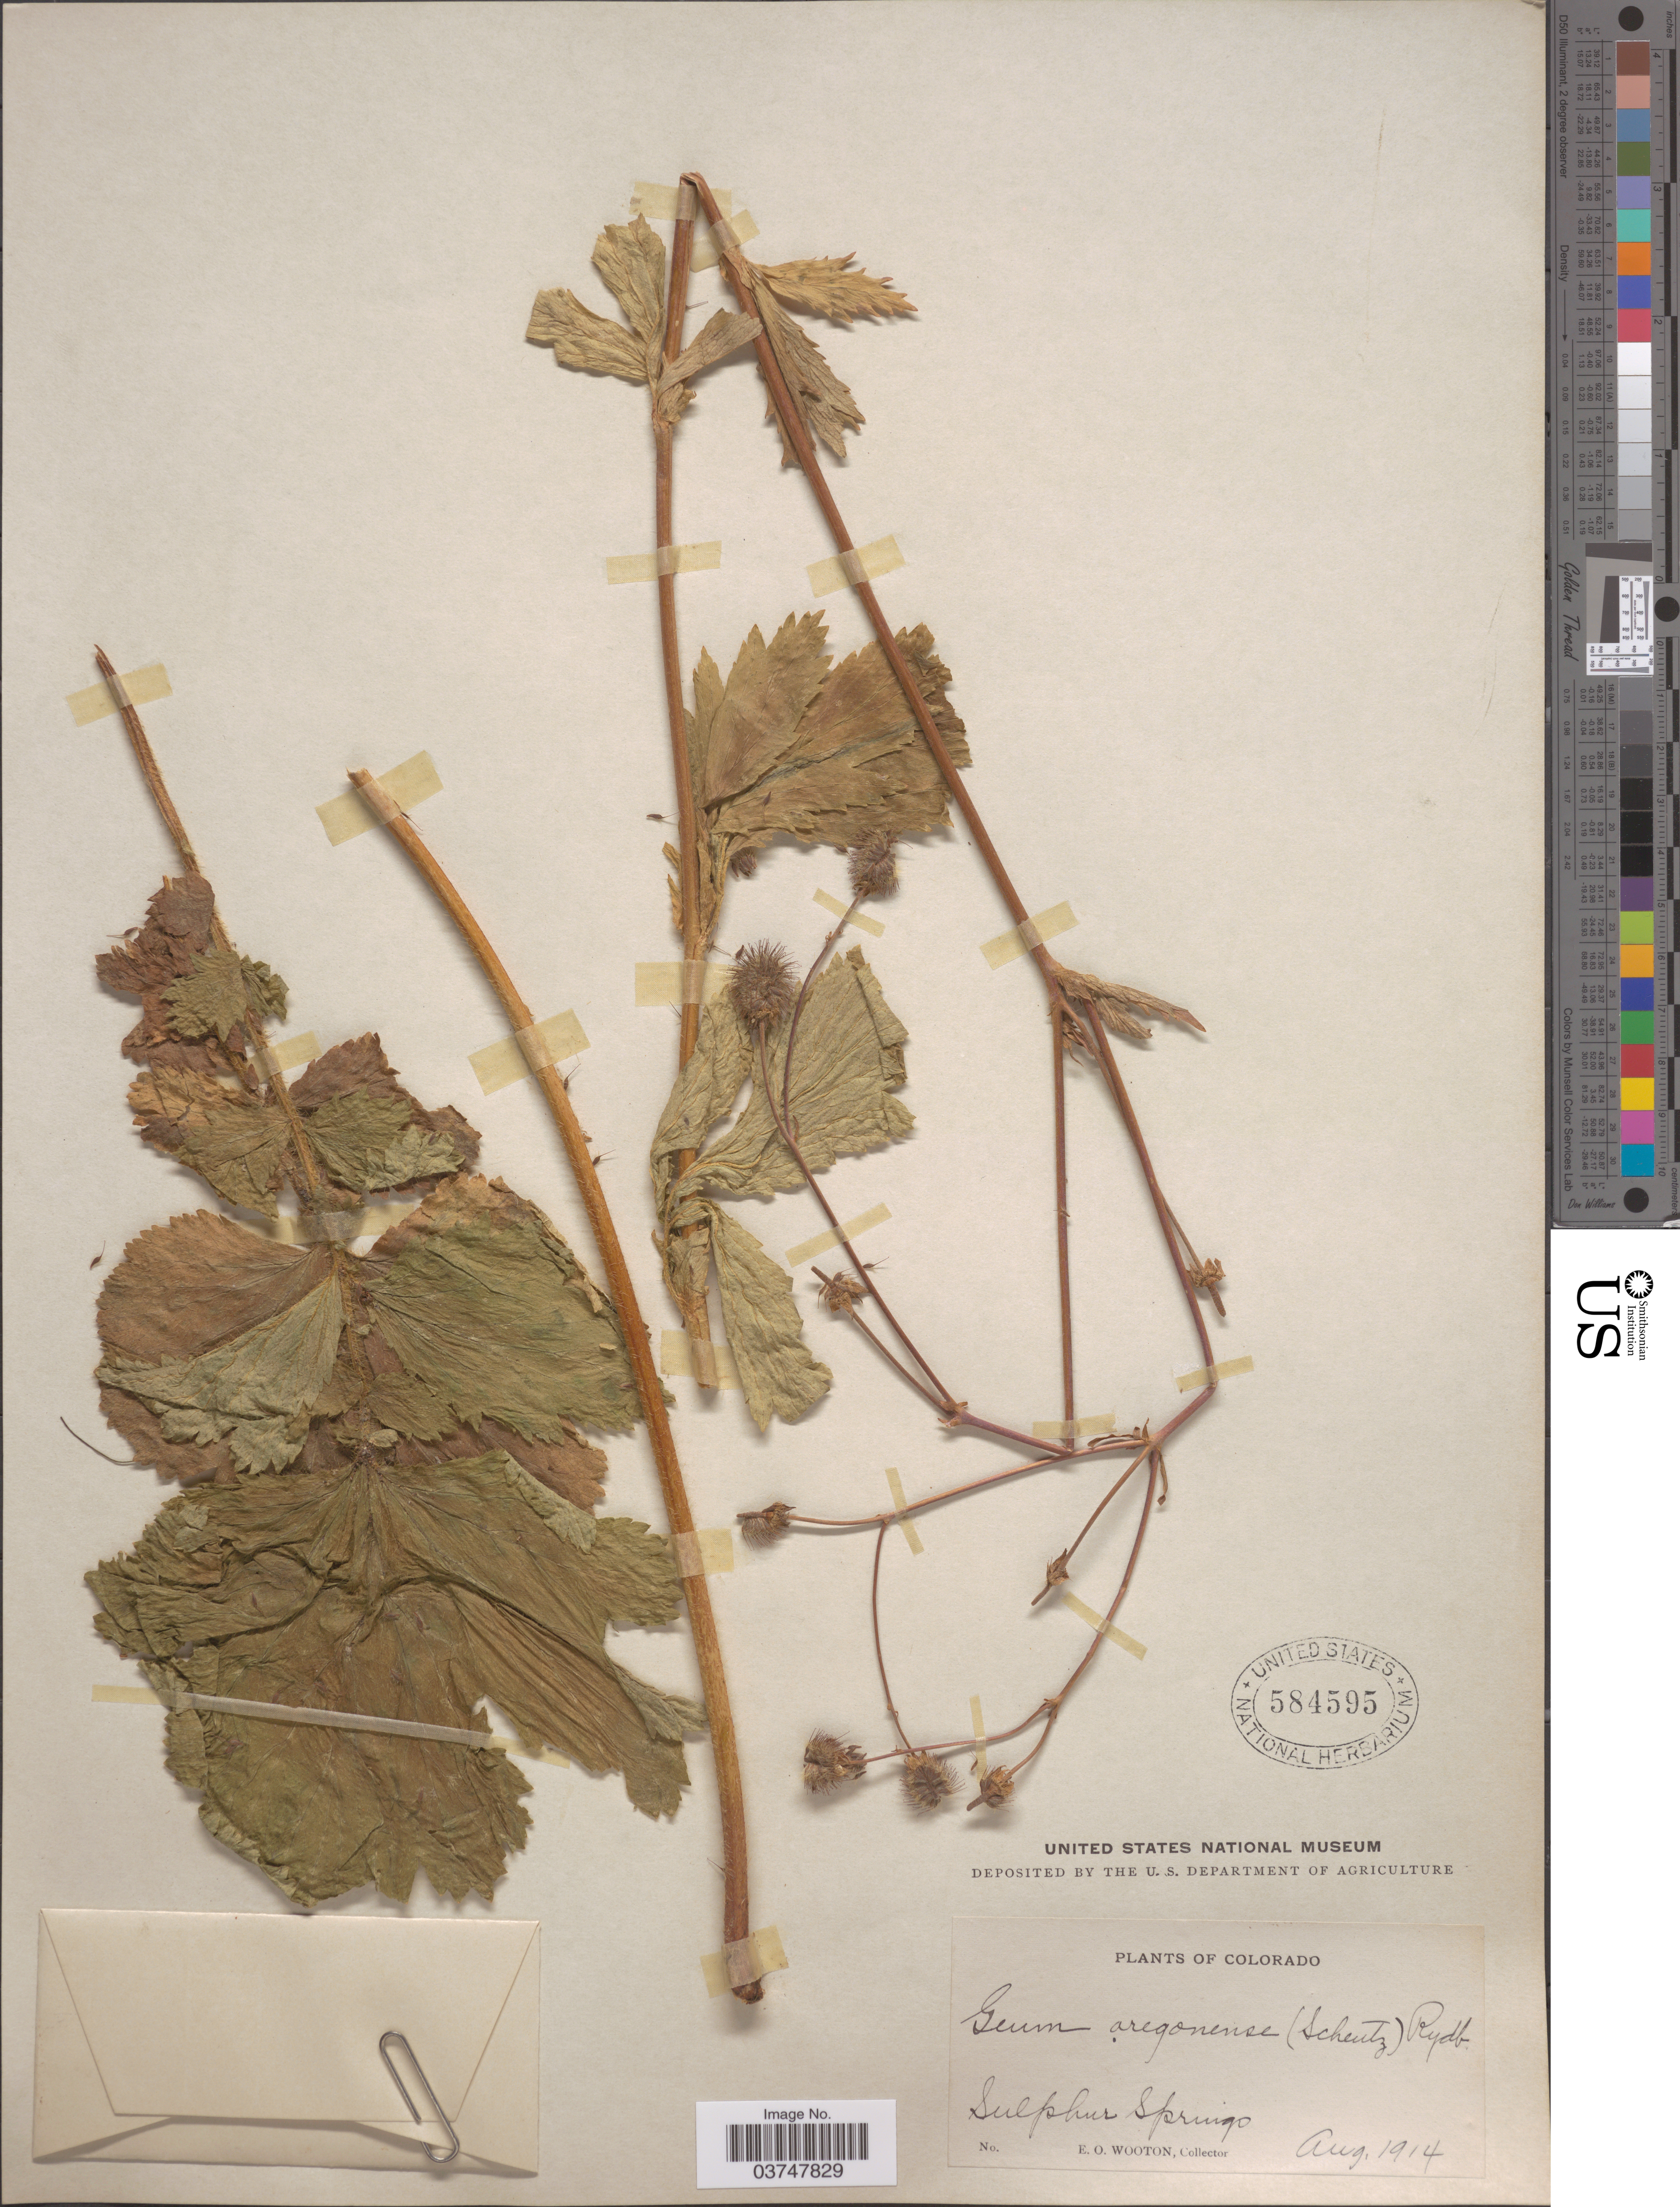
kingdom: Plantae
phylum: Tracheophyta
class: Magnoliopsida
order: Rosales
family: Rosaceae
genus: Geum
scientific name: Geum oregonense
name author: Rydb.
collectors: E. O. Wooton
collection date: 1914-08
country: United States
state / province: Colorado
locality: Sulphur Springs.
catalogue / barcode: US 584595